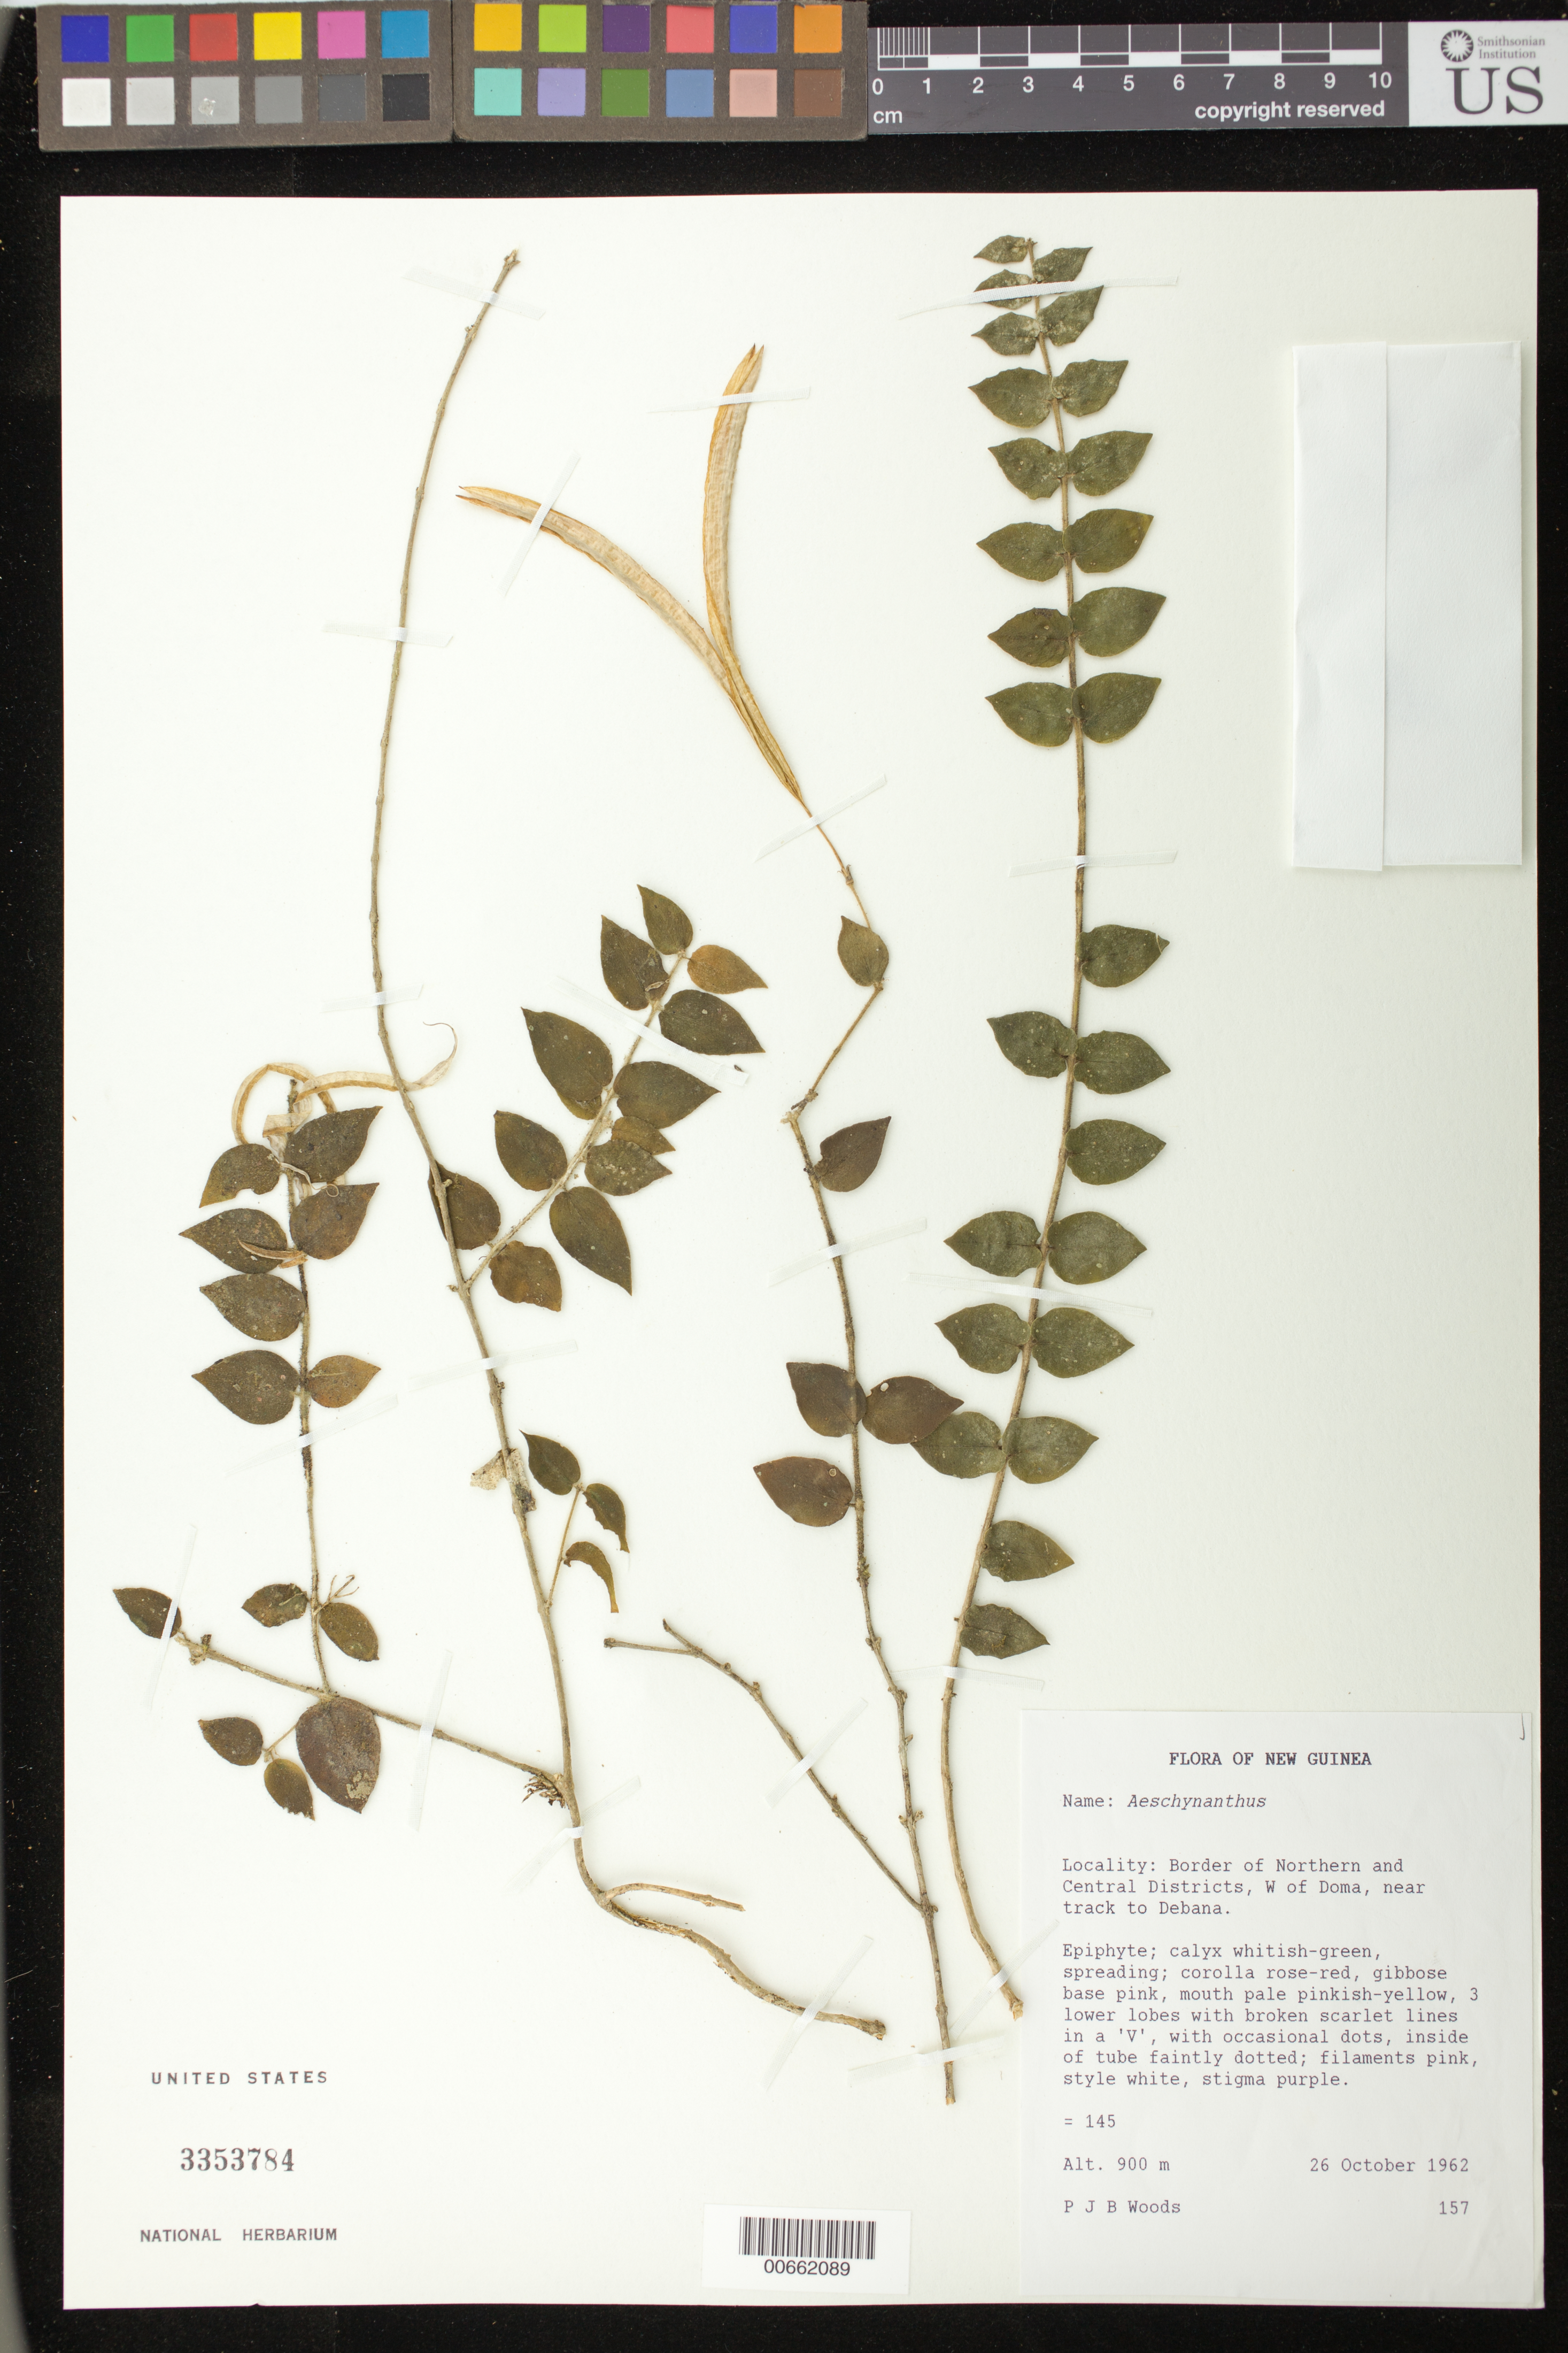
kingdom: Plantae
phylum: Tracheophyta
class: Magnoliopsida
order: Lamiales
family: Gesneriaceae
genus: Aeschynanthus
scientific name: Aeschynanthus sp.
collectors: P. Woods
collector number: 157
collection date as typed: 26 Oct 1962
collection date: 1962-10-26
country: Papua New Guinea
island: New Guinea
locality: Border of Northern and Central Districts, W of Doma, near track to Debana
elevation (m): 900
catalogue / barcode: US 3353784